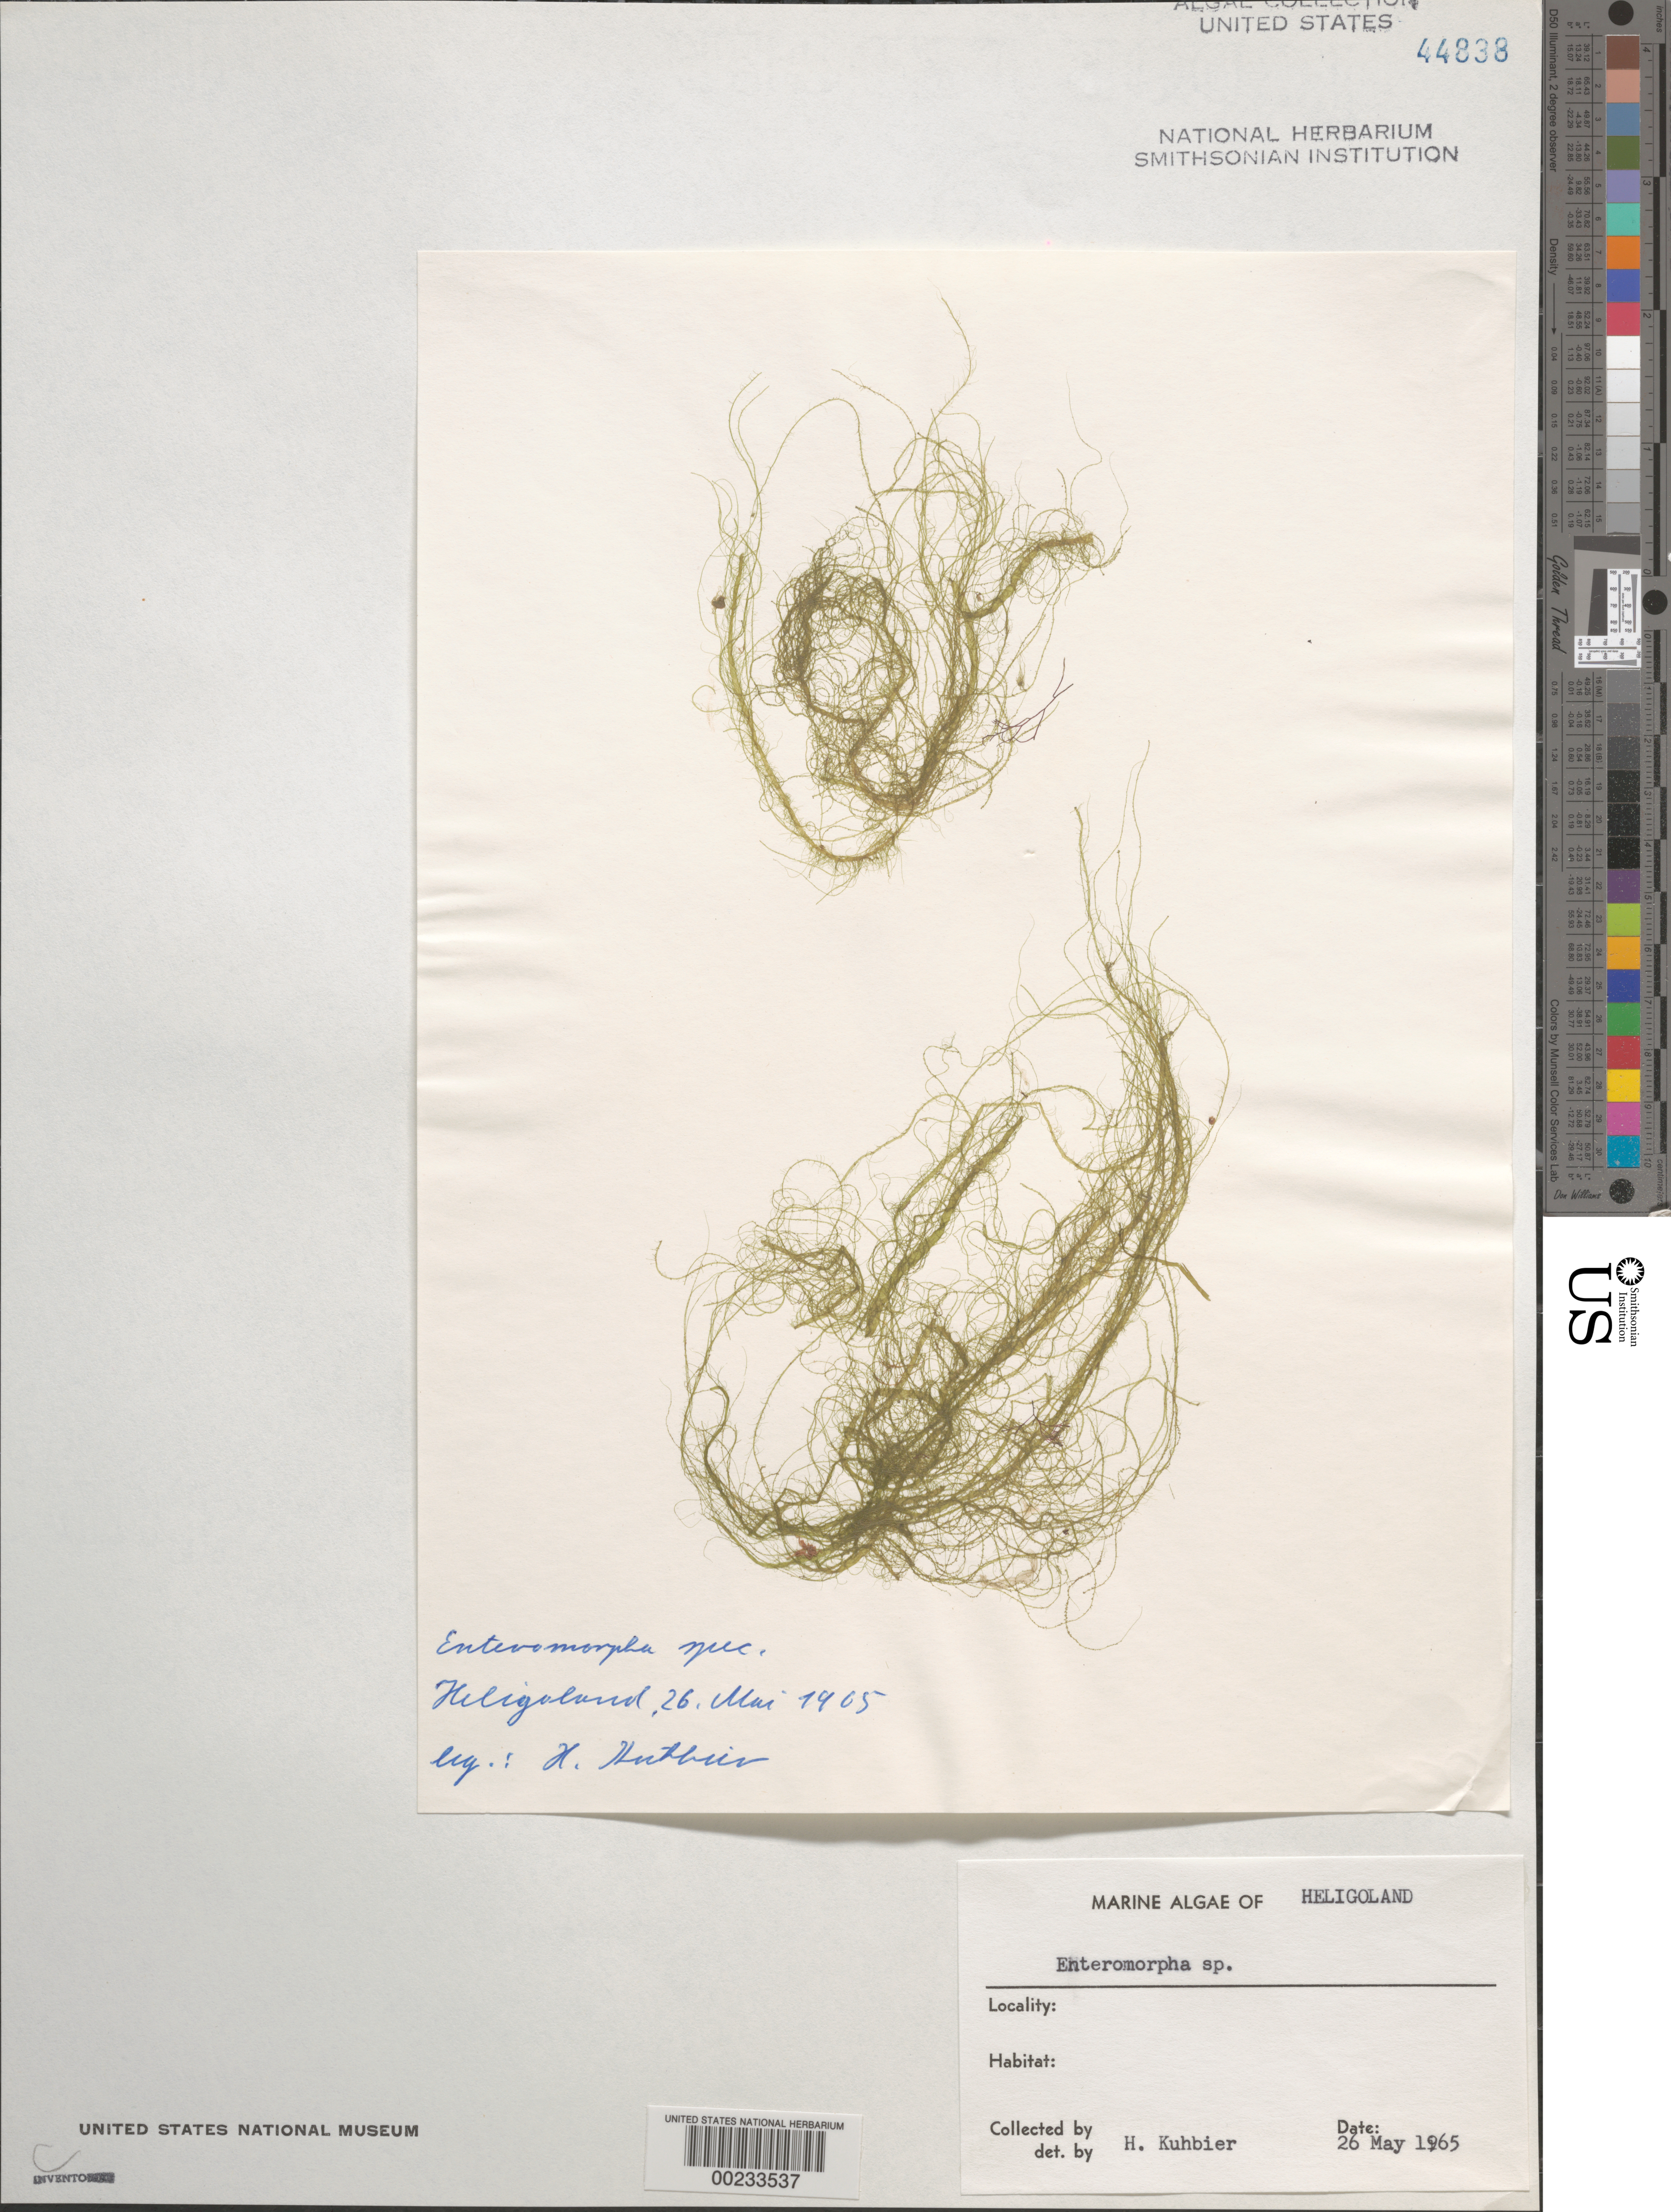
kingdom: Plantae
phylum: Chlorophyta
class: Ulvophyceae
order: Ulvales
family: Ulvaceae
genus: Ulva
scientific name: Ulva sp.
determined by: Algae name updating Project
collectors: H. Kuhbier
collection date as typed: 26 May 1965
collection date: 1965-05-26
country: Germany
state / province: Schleswig-Holstein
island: Helgoland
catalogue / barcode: US 44838